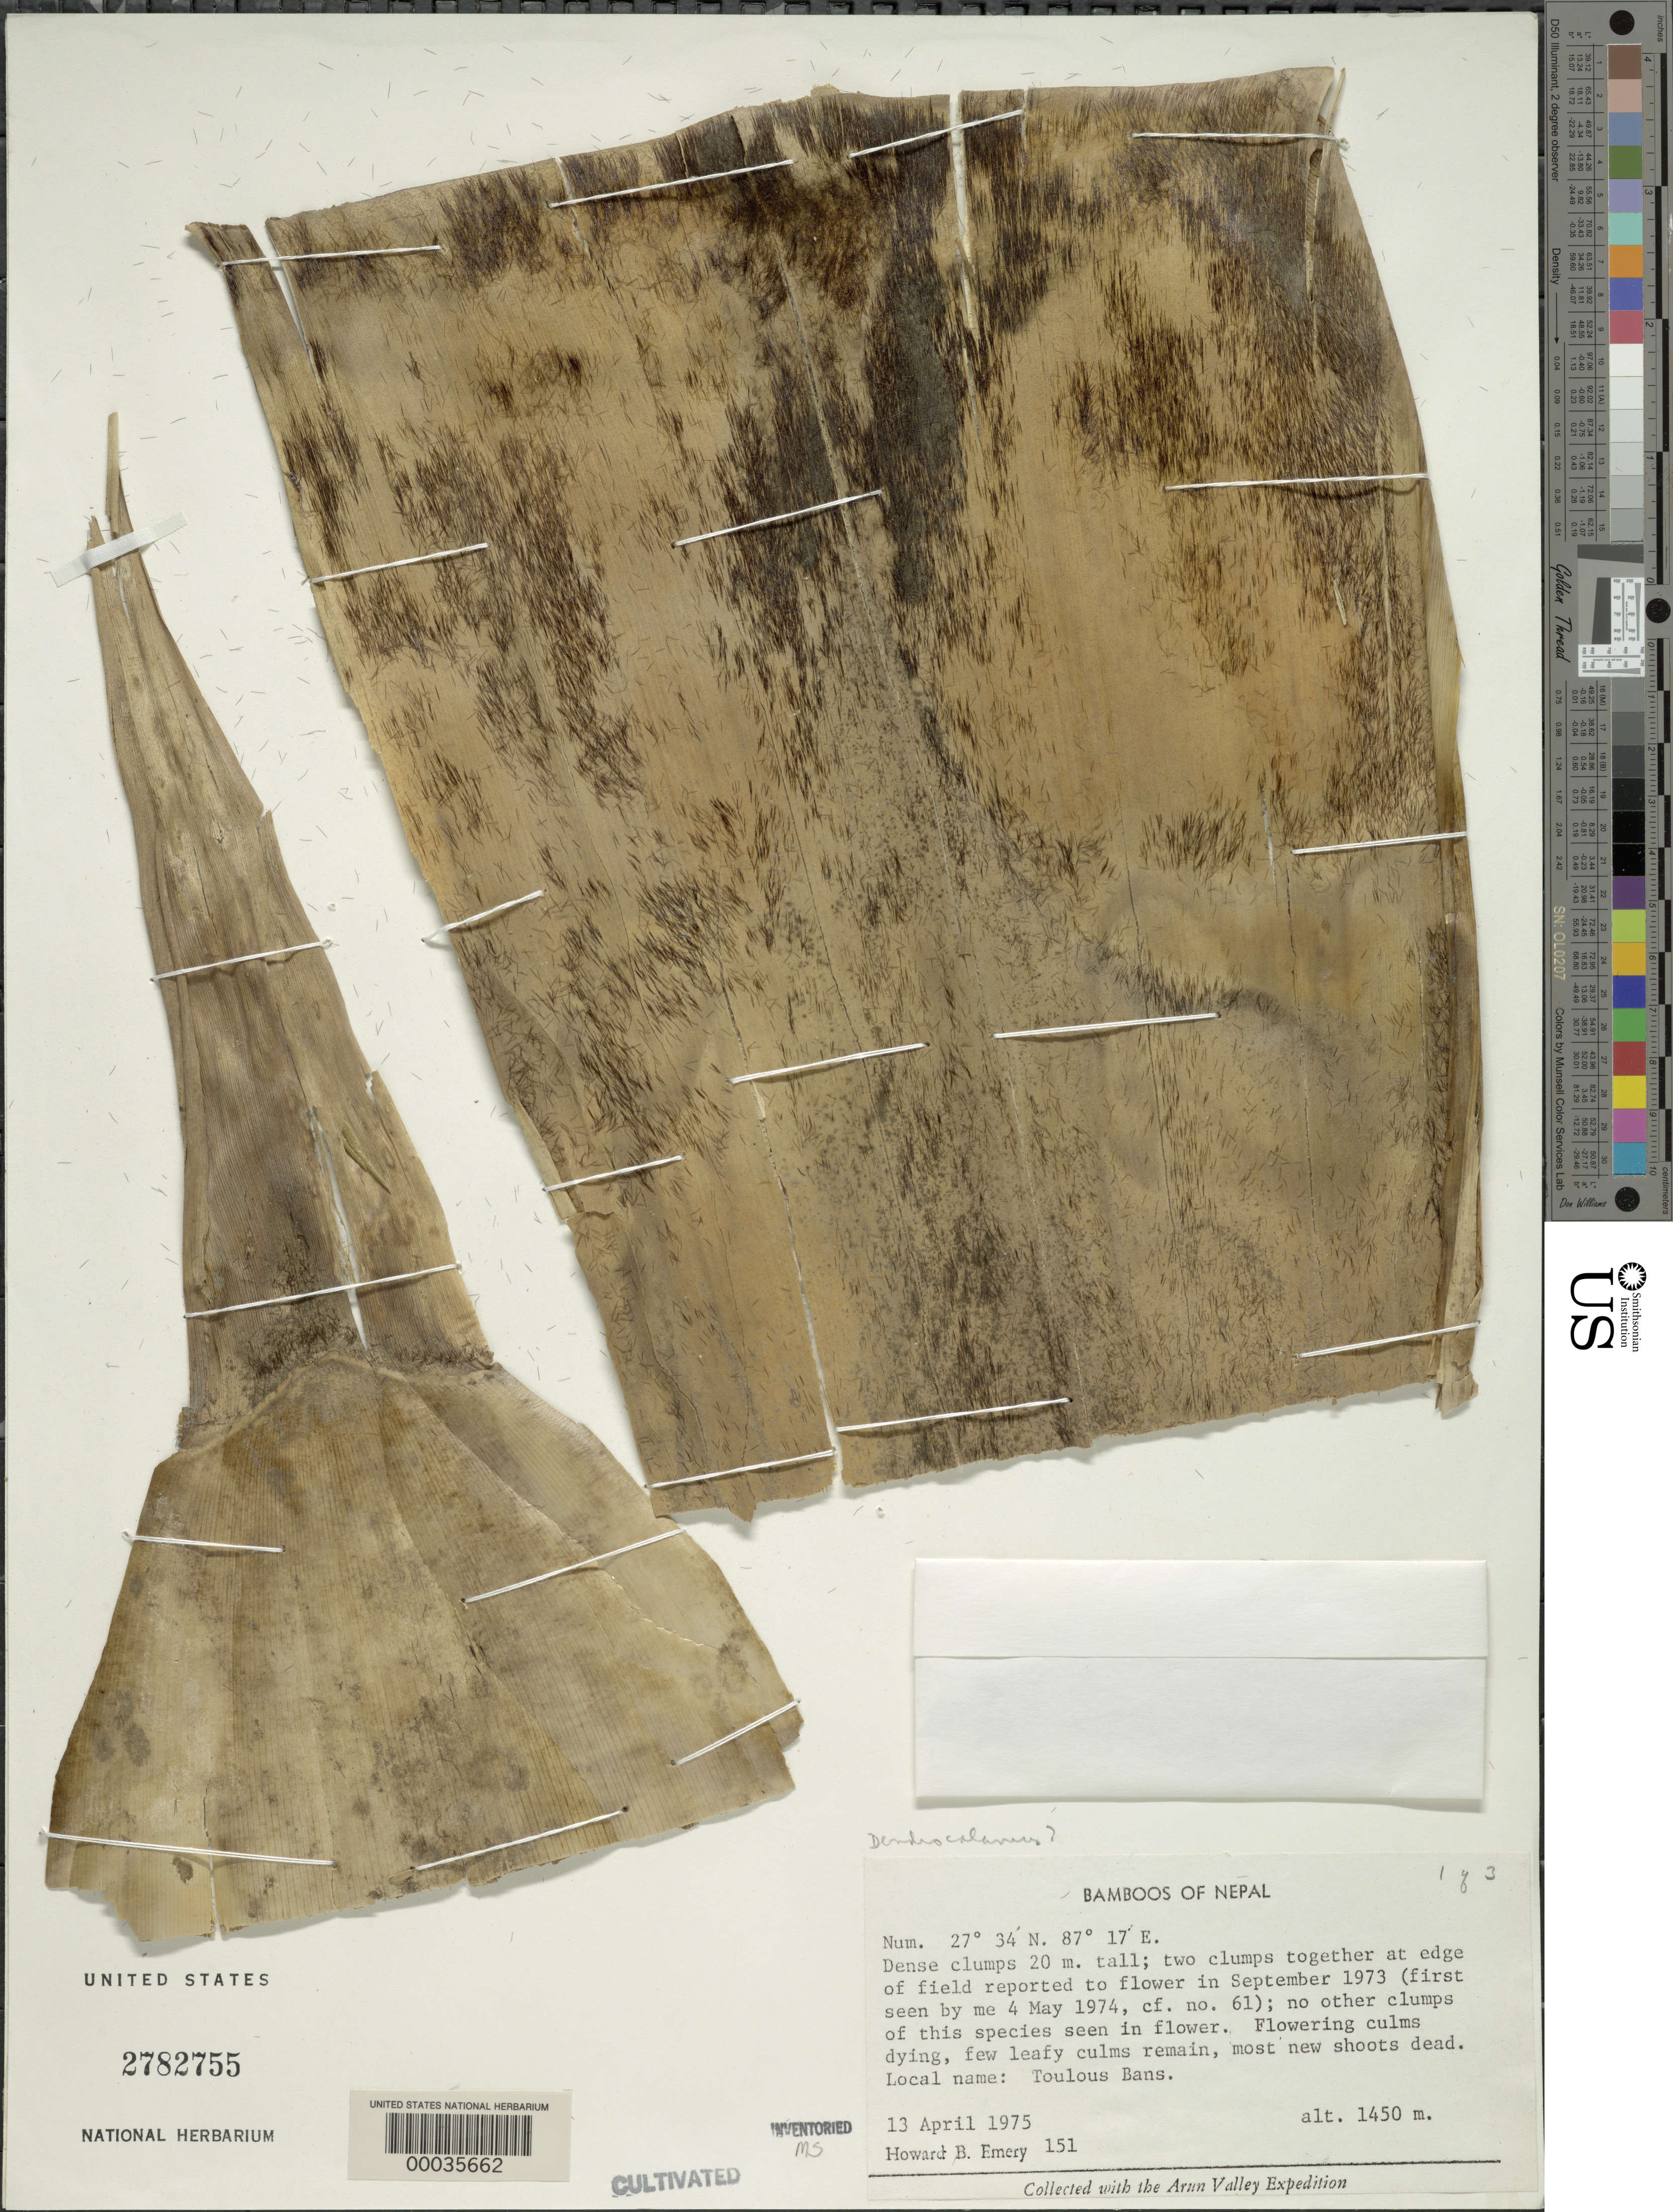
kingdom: Plantae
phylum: Tracheophyta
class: Liliopsida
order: Poales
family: Poaceae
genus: Dendrocalamus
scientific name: Dendrocalamus sp.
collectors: H. B. Emery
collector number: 151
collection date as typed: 13 Apr 1975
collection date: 1975-04-13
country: Nepal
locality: Num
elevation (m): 1450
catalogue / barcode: US 2782755